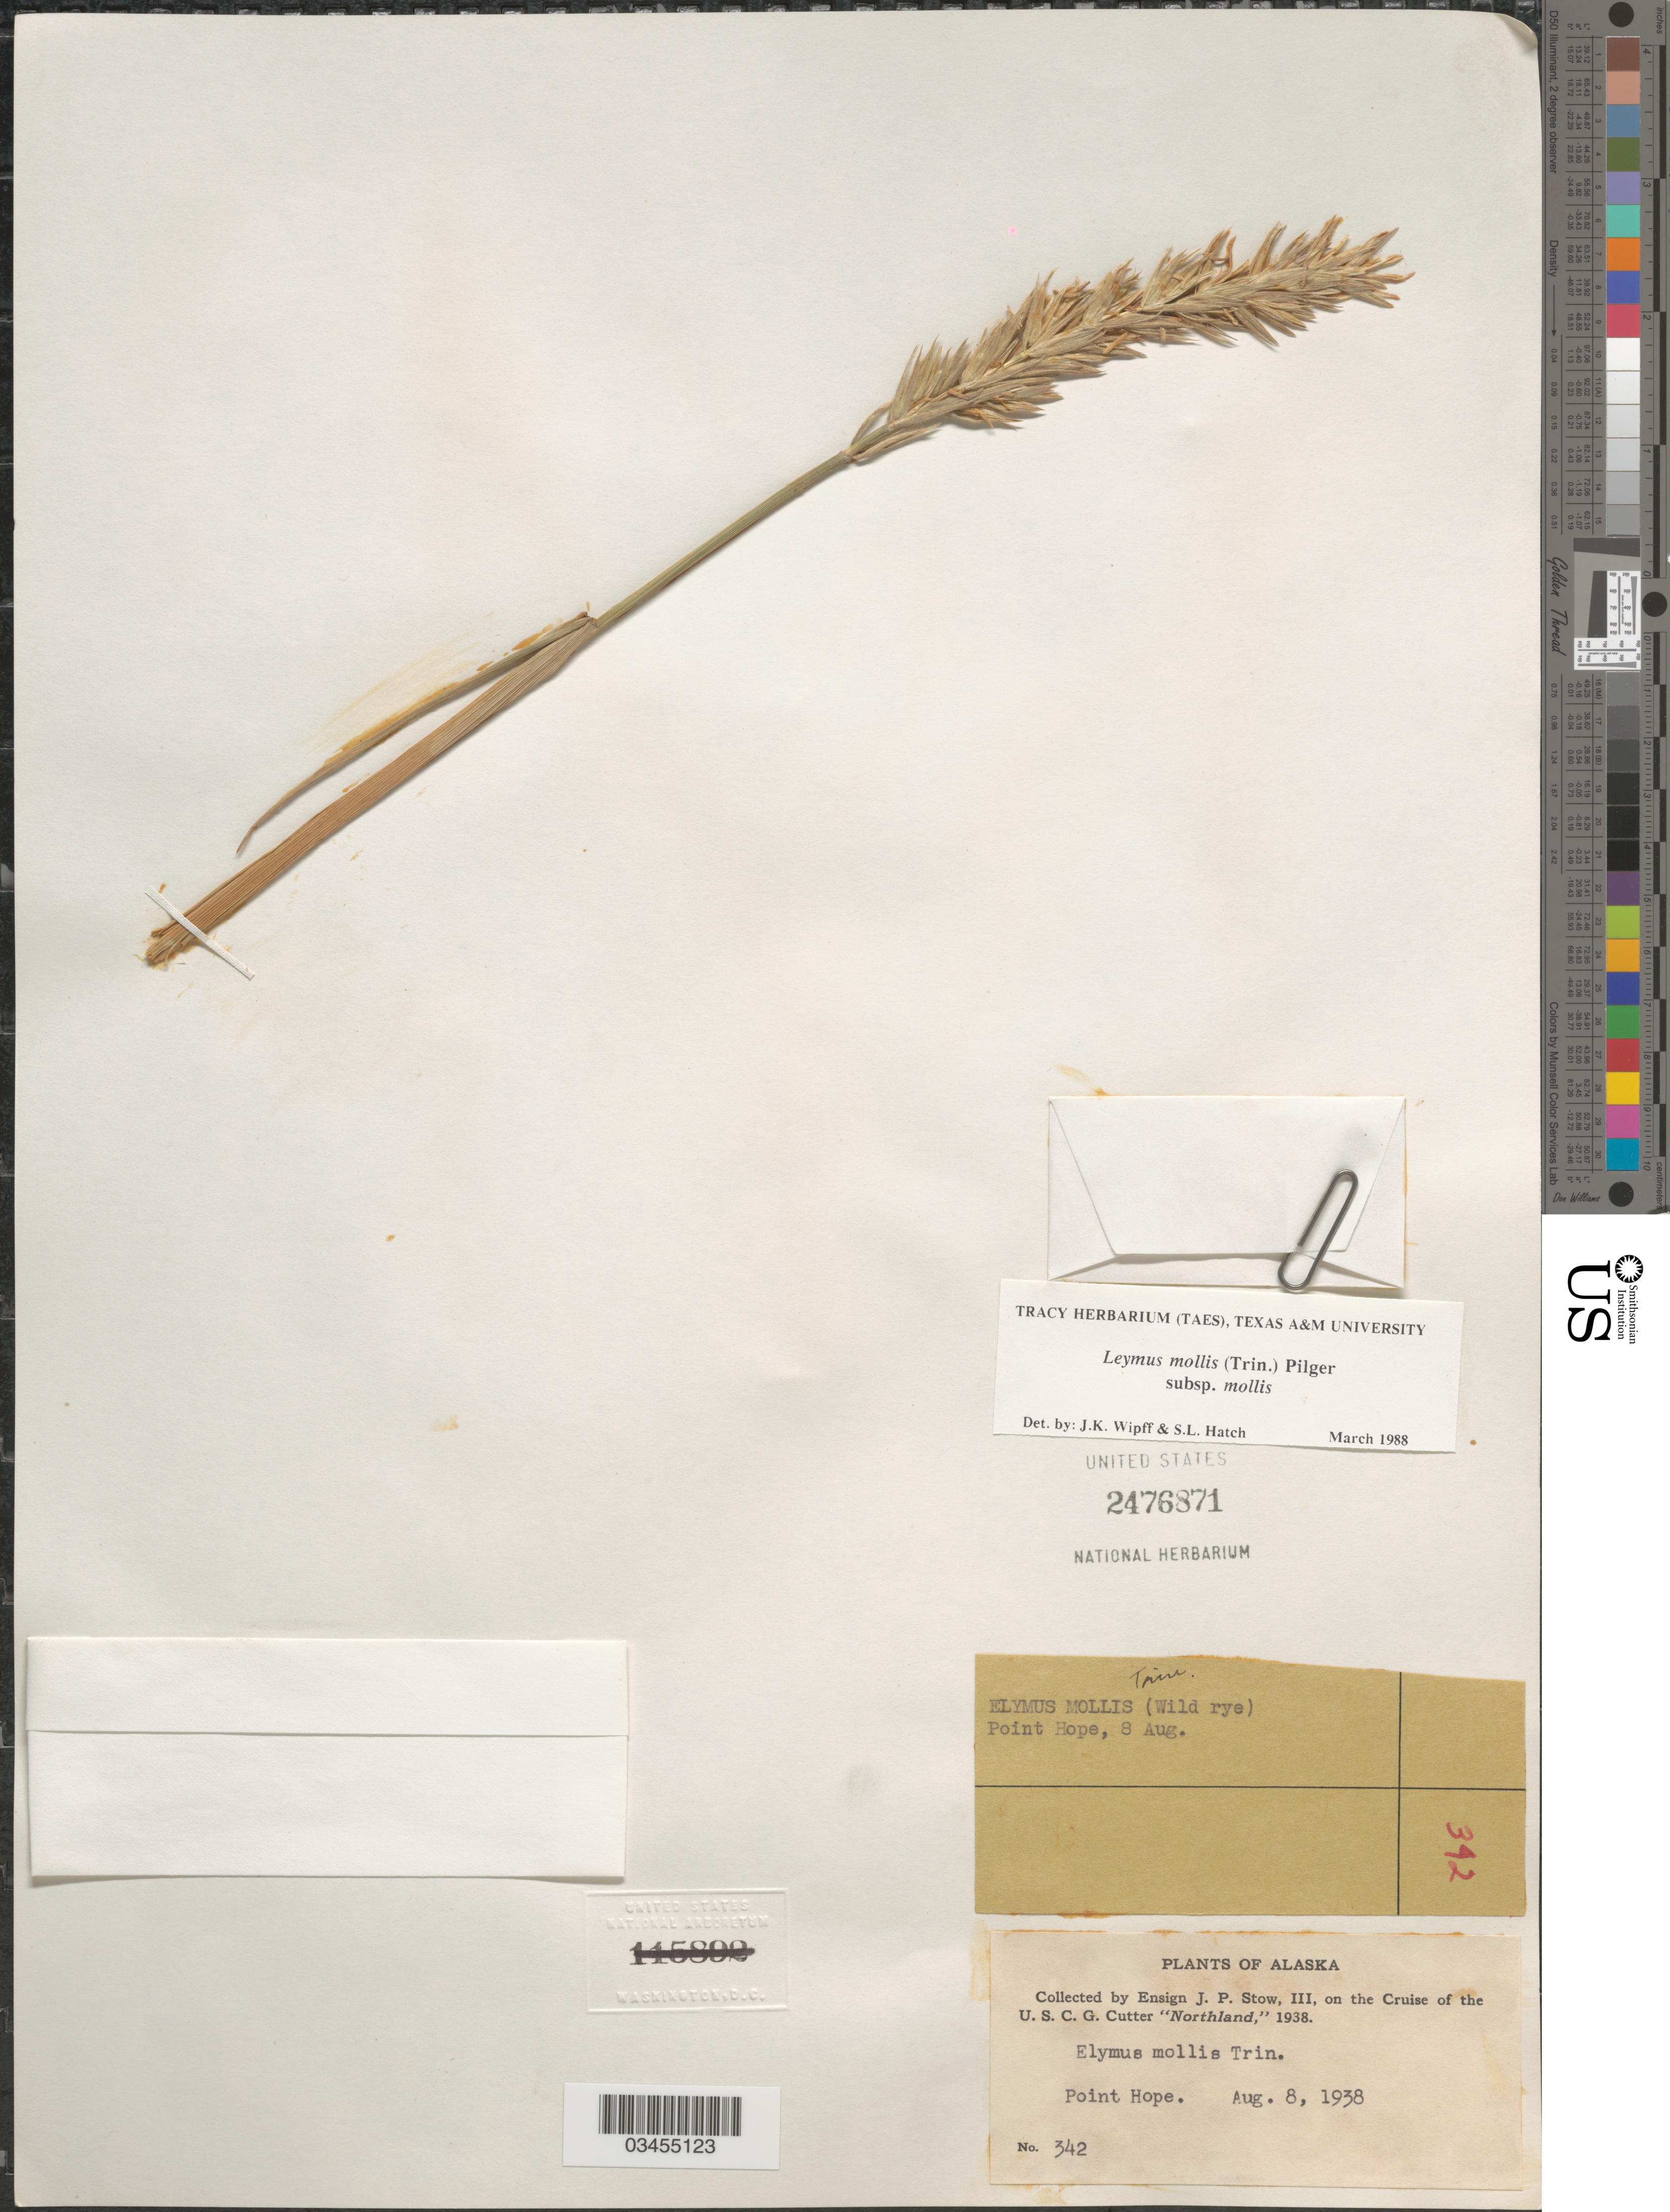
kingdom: Plantae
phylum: Tracheophyta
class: Liliopsida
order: Poales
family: Poaceae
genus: Leymus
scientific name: Leymus mollis subsp. mollis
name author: (Trin.) Pilg.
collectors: J. Stow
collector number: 342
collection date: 1938-08-08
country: United States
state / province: Alaska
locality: On the Cruise of the U.S.C.G. Cutter "Northland," 1938. Point Hope.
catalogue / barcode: US 2476871